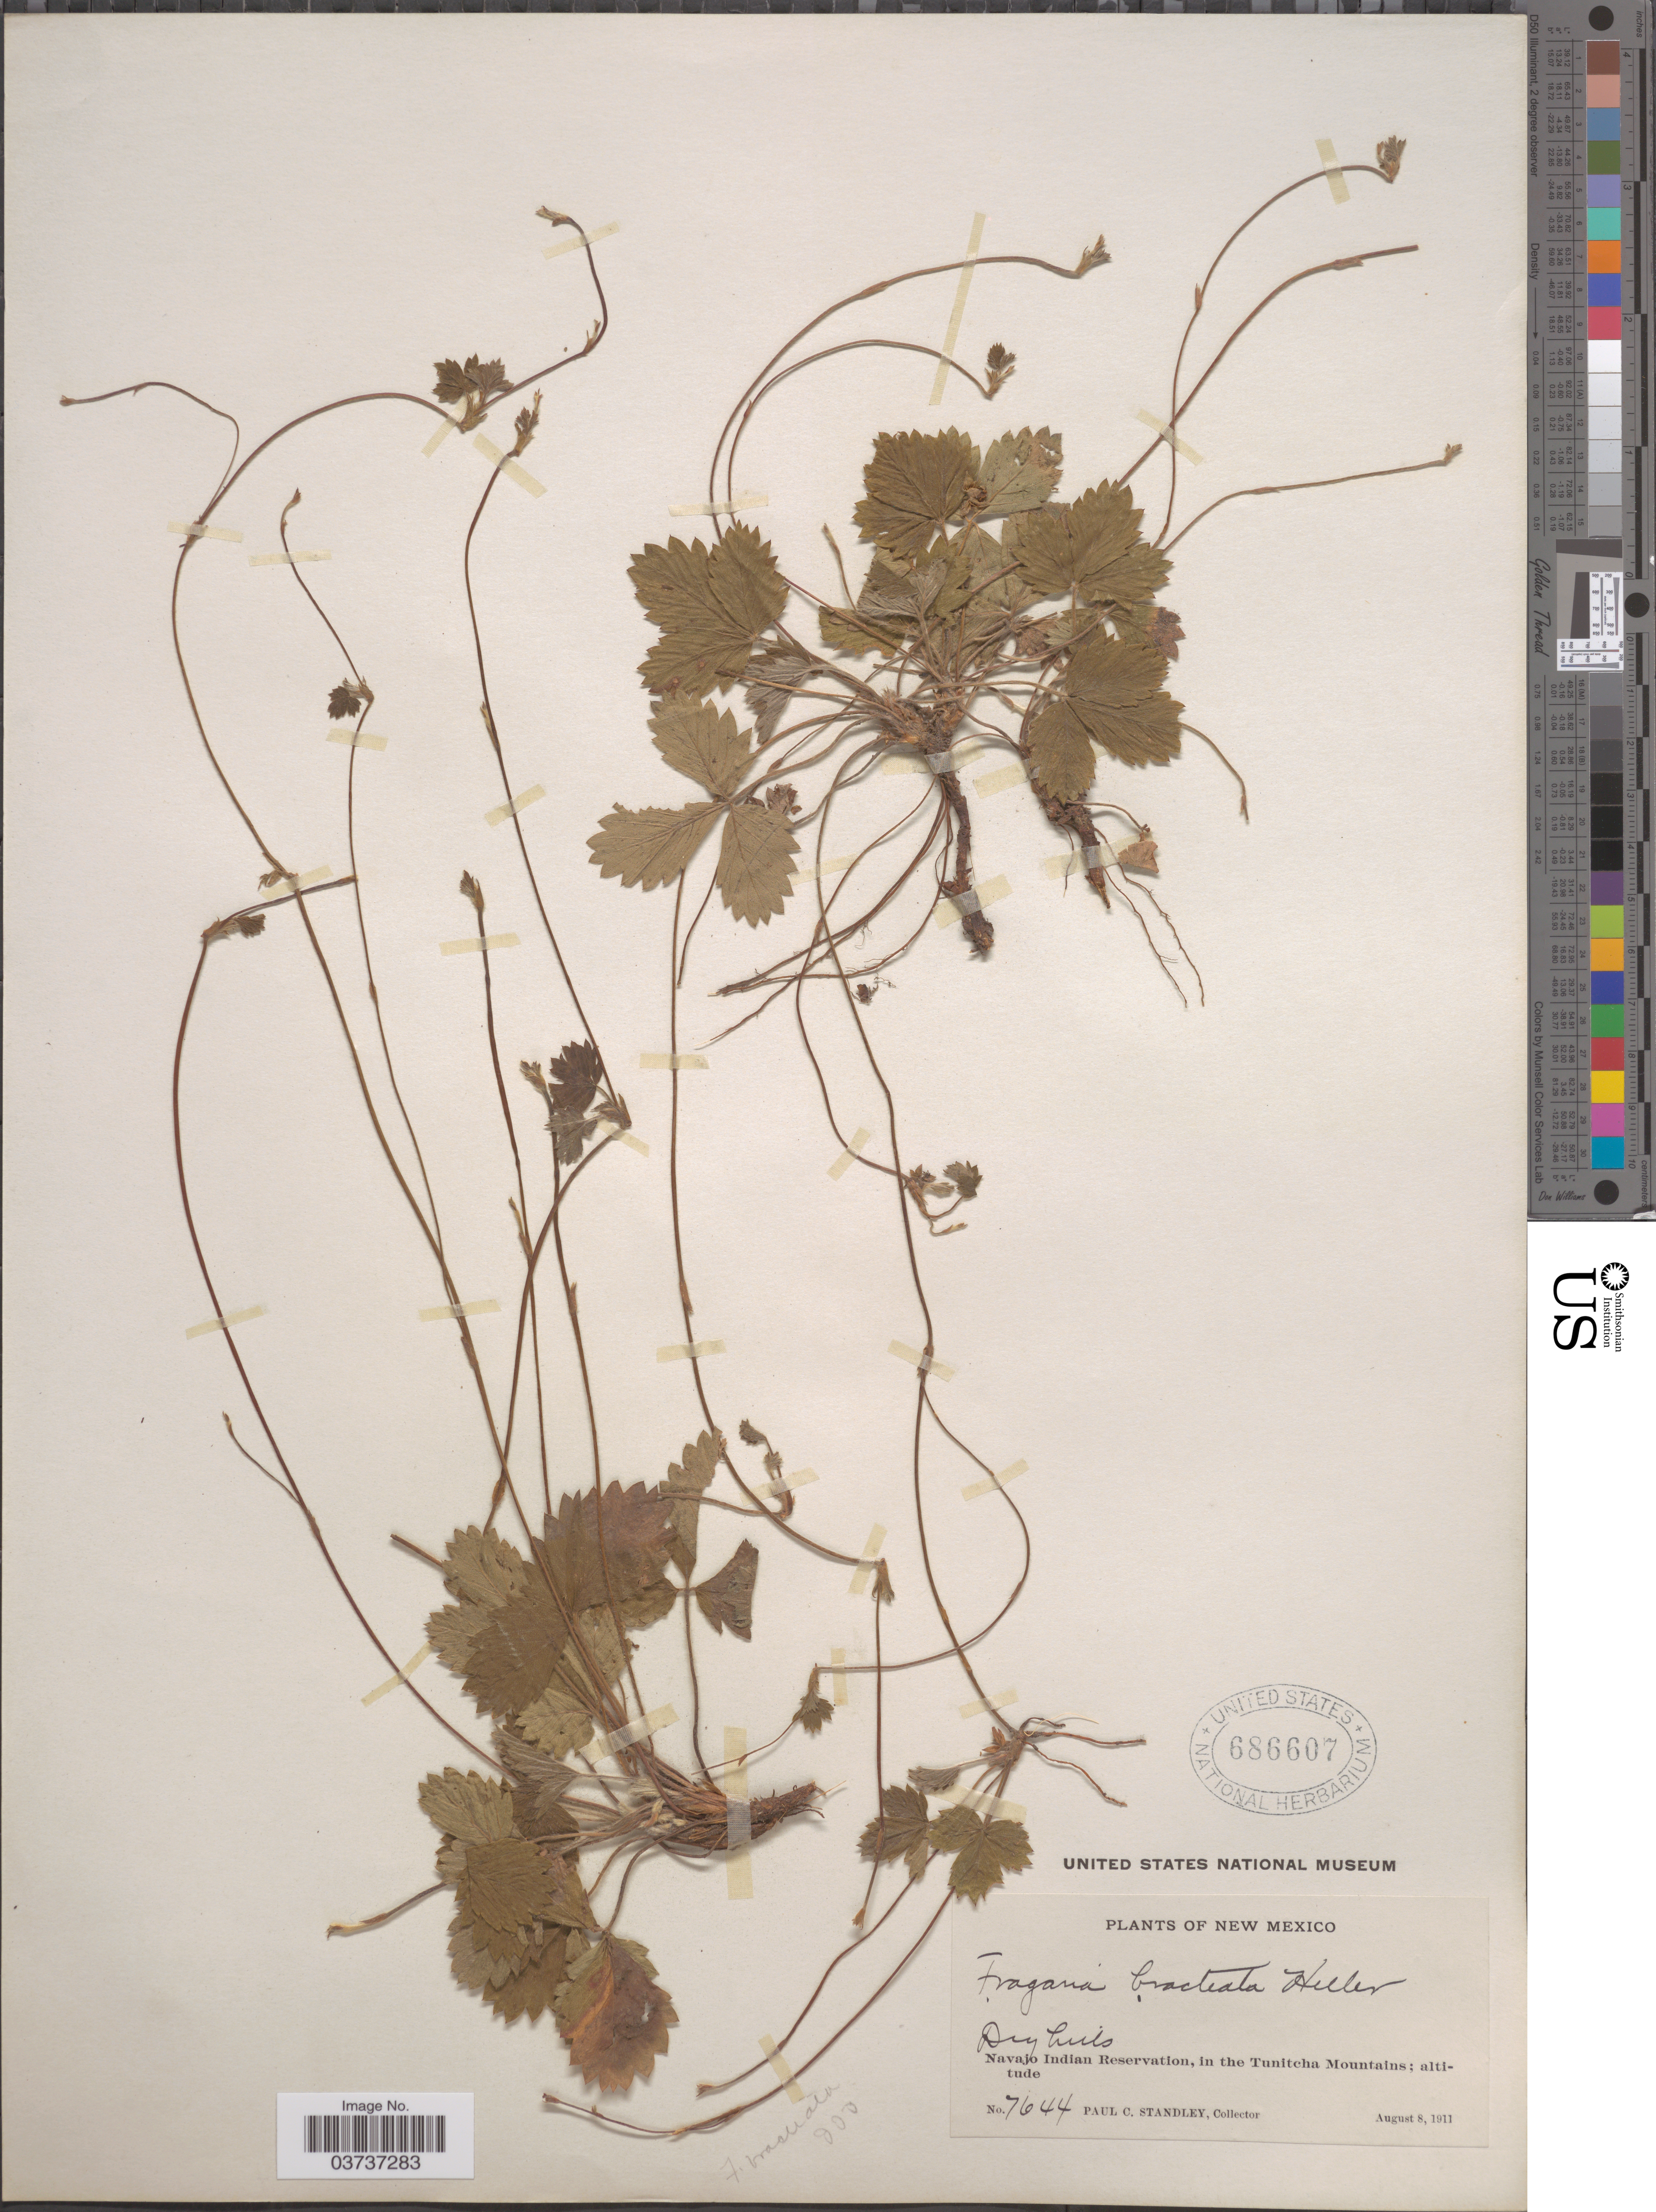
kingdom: Plantae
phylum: Tracheophyta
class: Magnoliopsida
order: Rosales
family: Rosaceae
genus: Fragaria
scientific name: Fragaria vesca var. bracteata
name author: (A. Heller) R.J. Davis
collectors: P. C. Standley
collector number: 7644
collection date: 1911-08-08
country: United States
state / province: New Mexico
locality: Navajo Indian Reservation, in the Tunitcha Mountains.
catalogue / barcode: US 686607